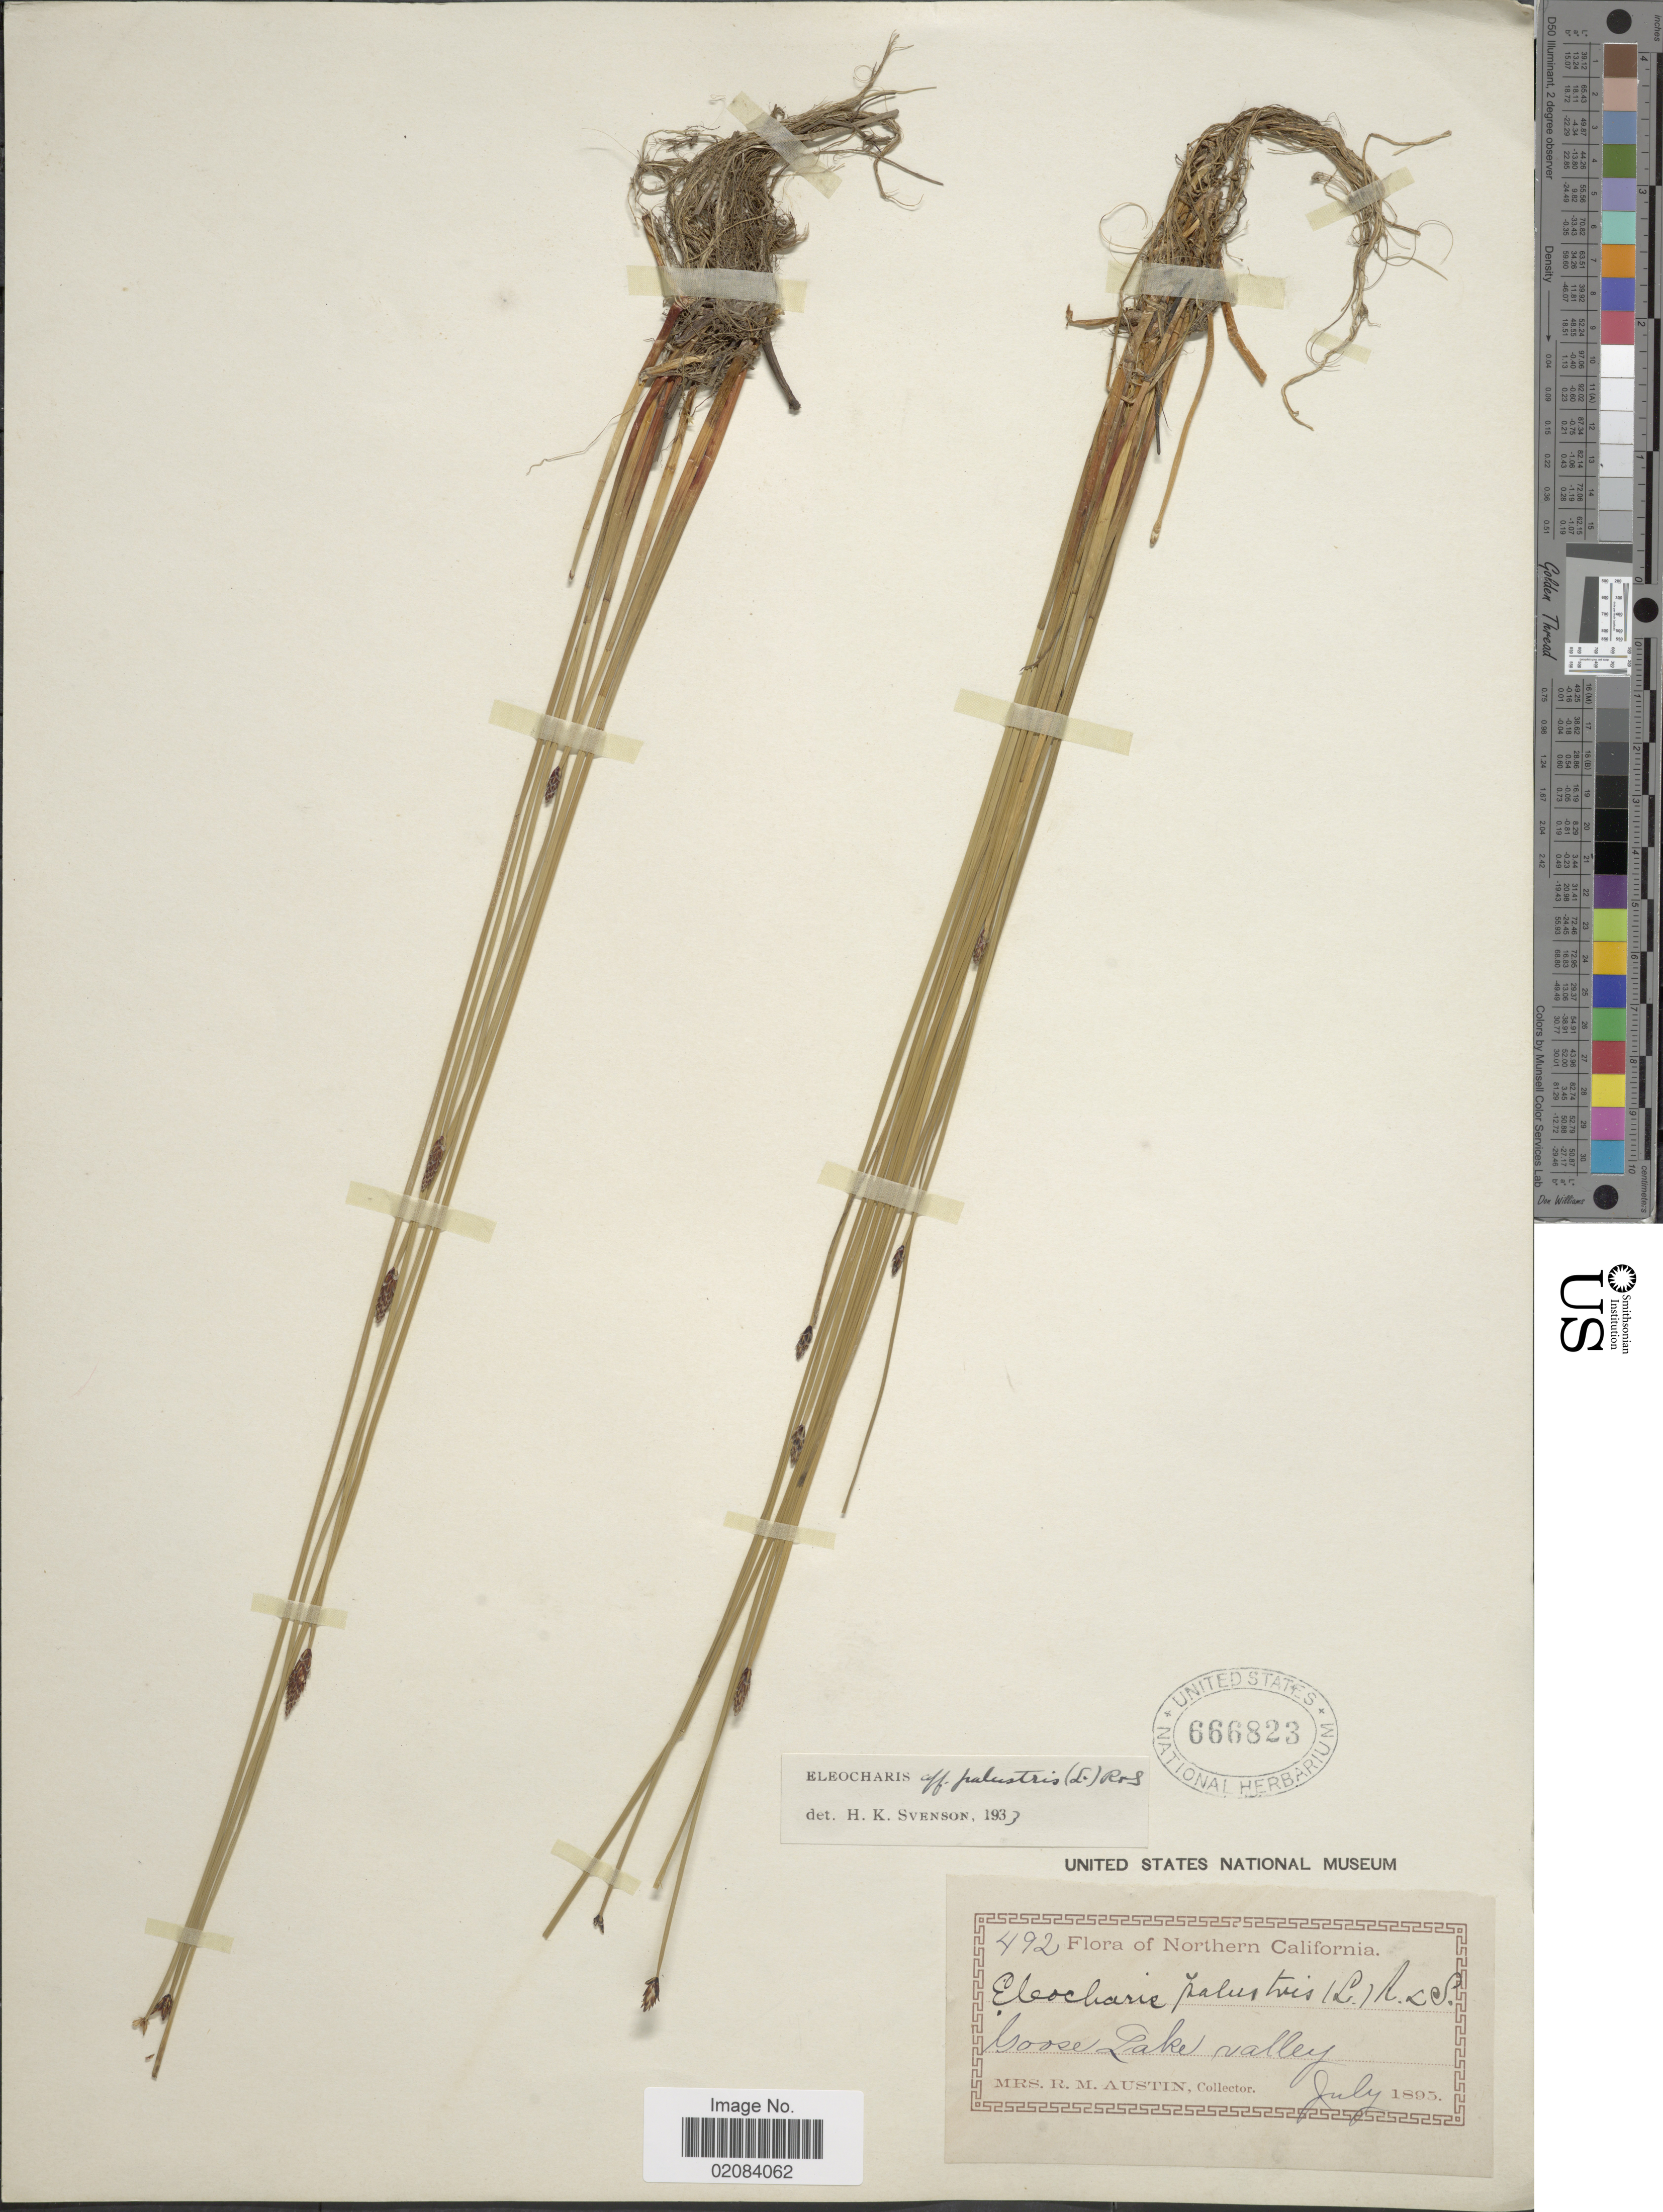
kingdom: Plantae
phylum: Tracheophyta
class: Liliopsida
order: Poales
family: Cyperaceae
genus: Eleocharis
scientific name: Eleocharis palustris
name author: (L.) Roem. & Schult.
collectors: R. Austin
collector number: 492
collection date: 1895-07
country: United States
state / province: California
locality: Northern California, Goose Lake valley.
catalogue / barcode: US 666823